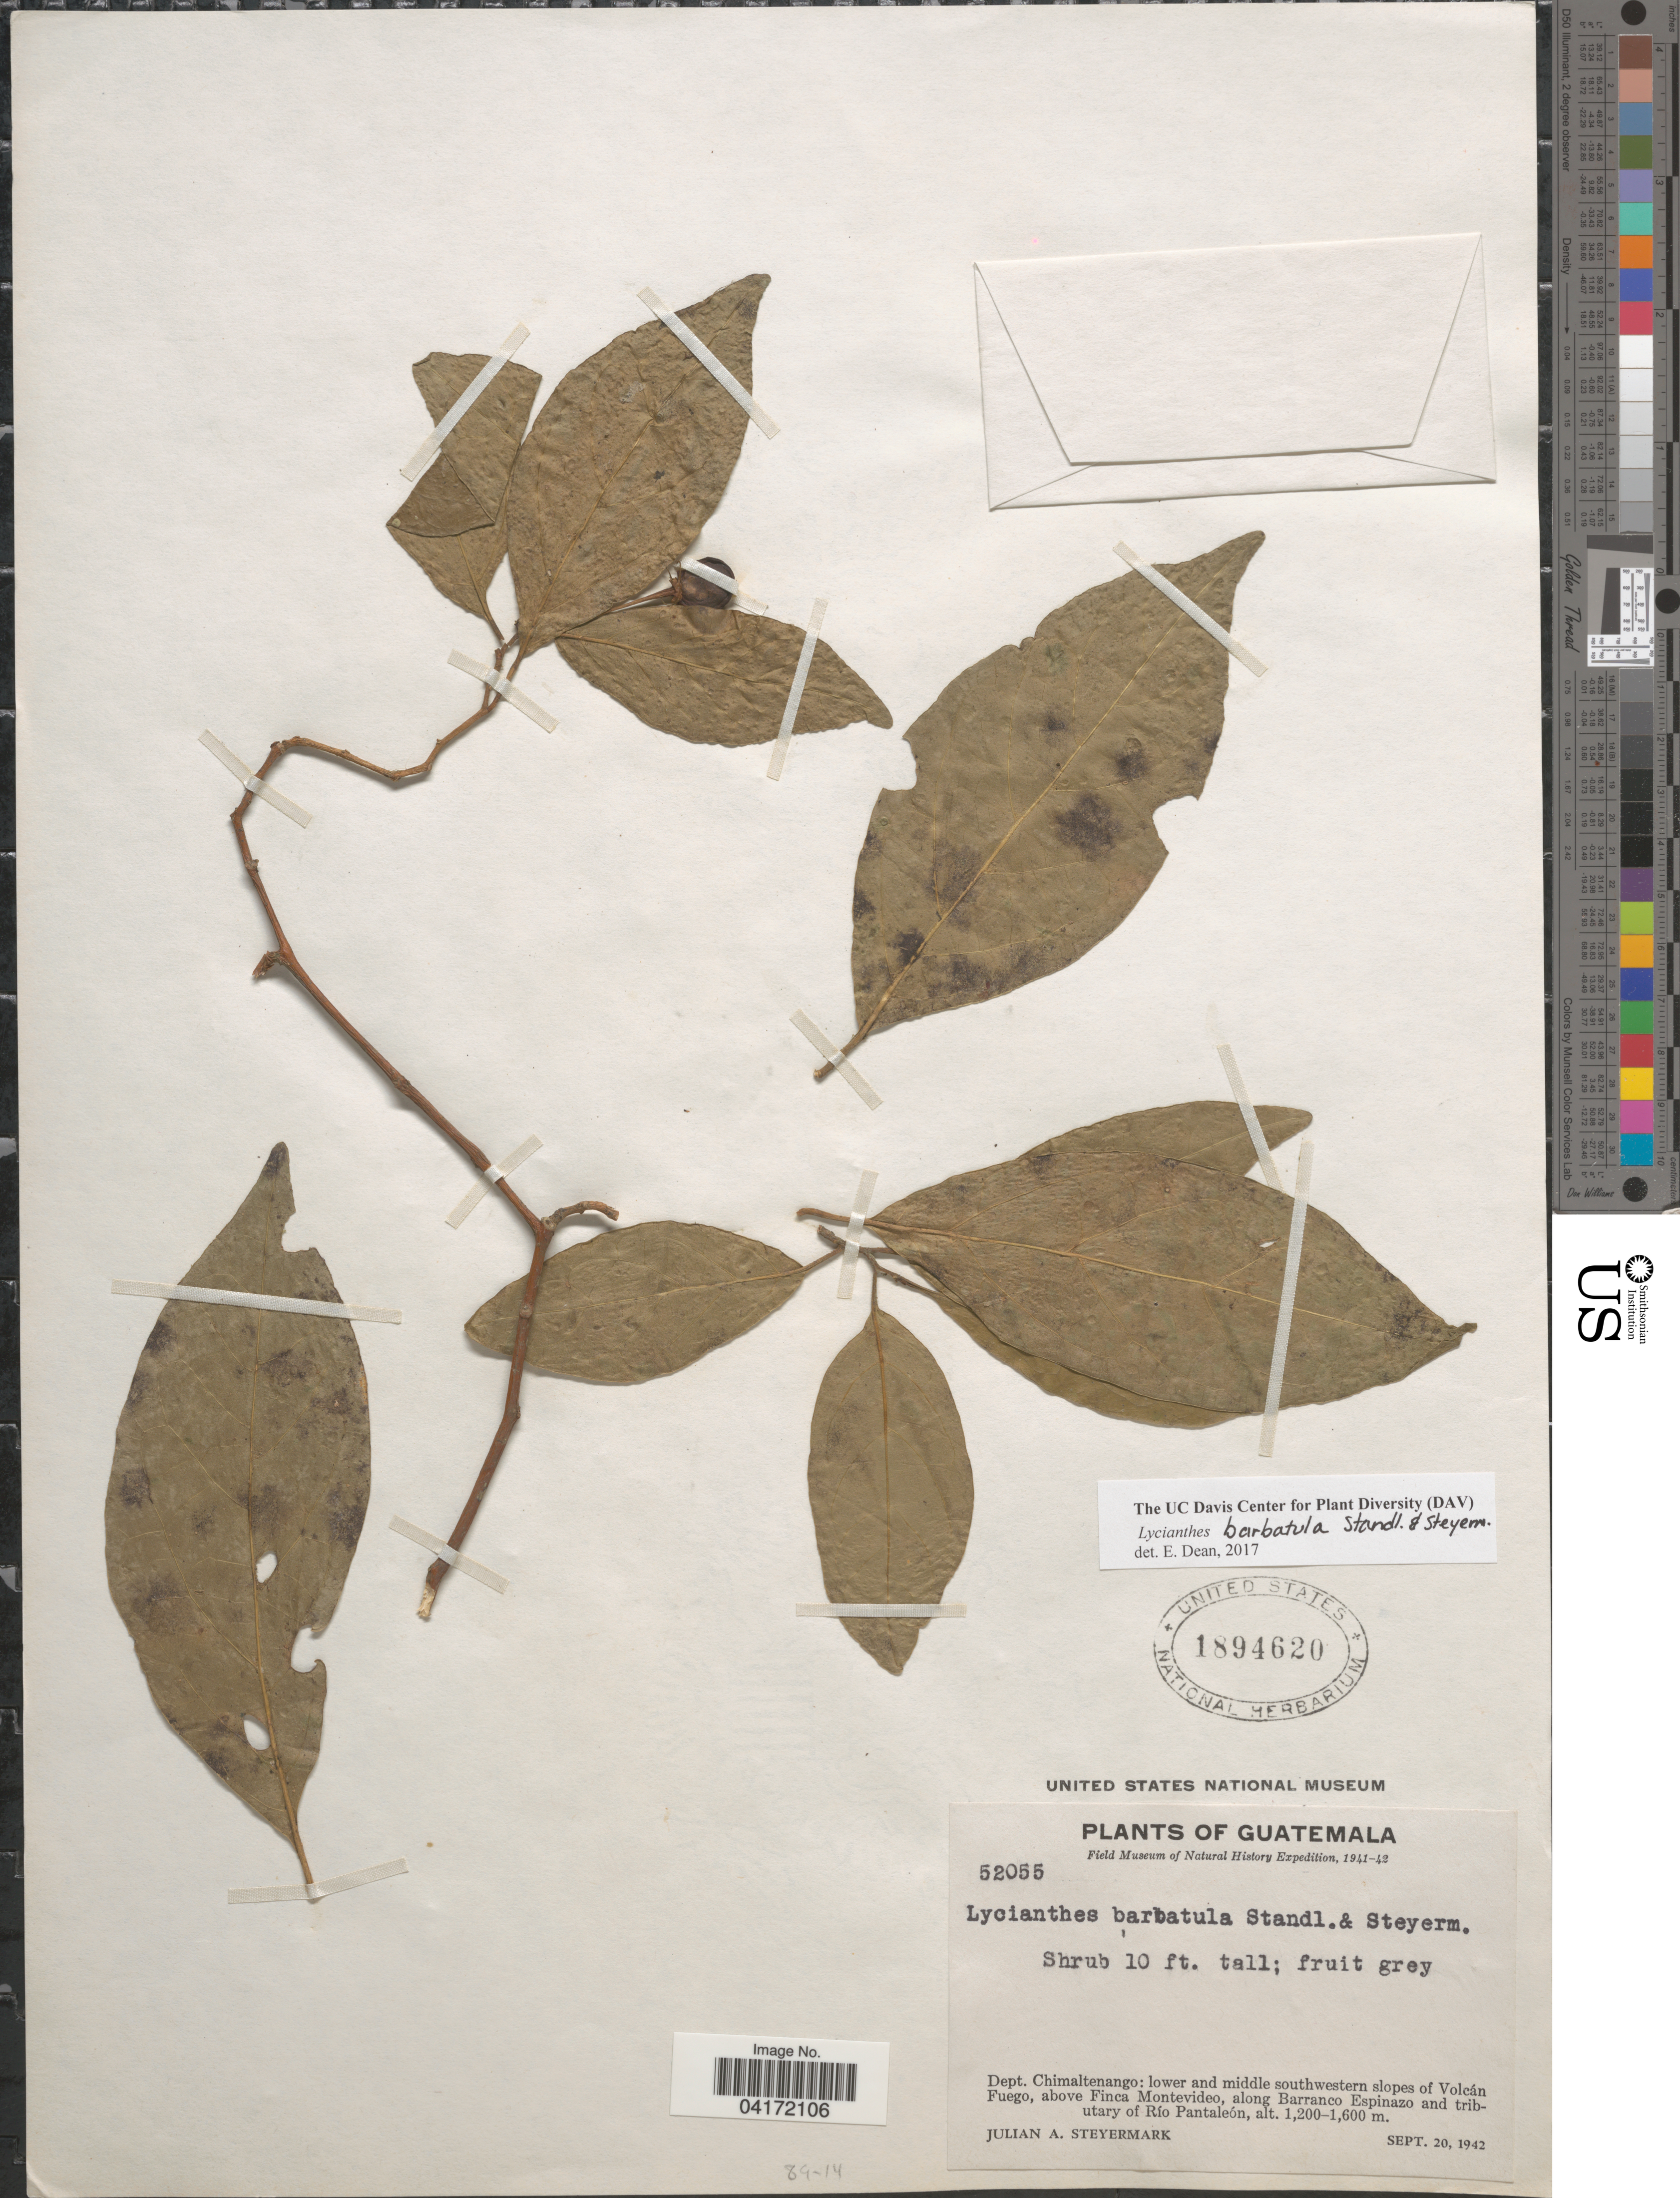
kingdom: Plantae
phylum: Tracheophyta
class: Magnoliopsida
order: Solanales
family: Solanaceae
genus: Lycianthes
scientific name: Lycianthes barbatula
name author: Standl. & Steyerm.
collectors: J. Steyermark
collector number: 52055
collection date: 1942-09-20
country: Guatemala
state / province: Chimaltenango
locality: Field Museum of Natural History Expedition, 1941-42. Dept. Chimaltenango: lower and middle southwestern slopes of Volcán Fuego, above Finca Montevideo, along Barranco Espinazo and tributary of Río Pantaleón.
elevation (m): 1200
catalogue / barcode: US 1894620